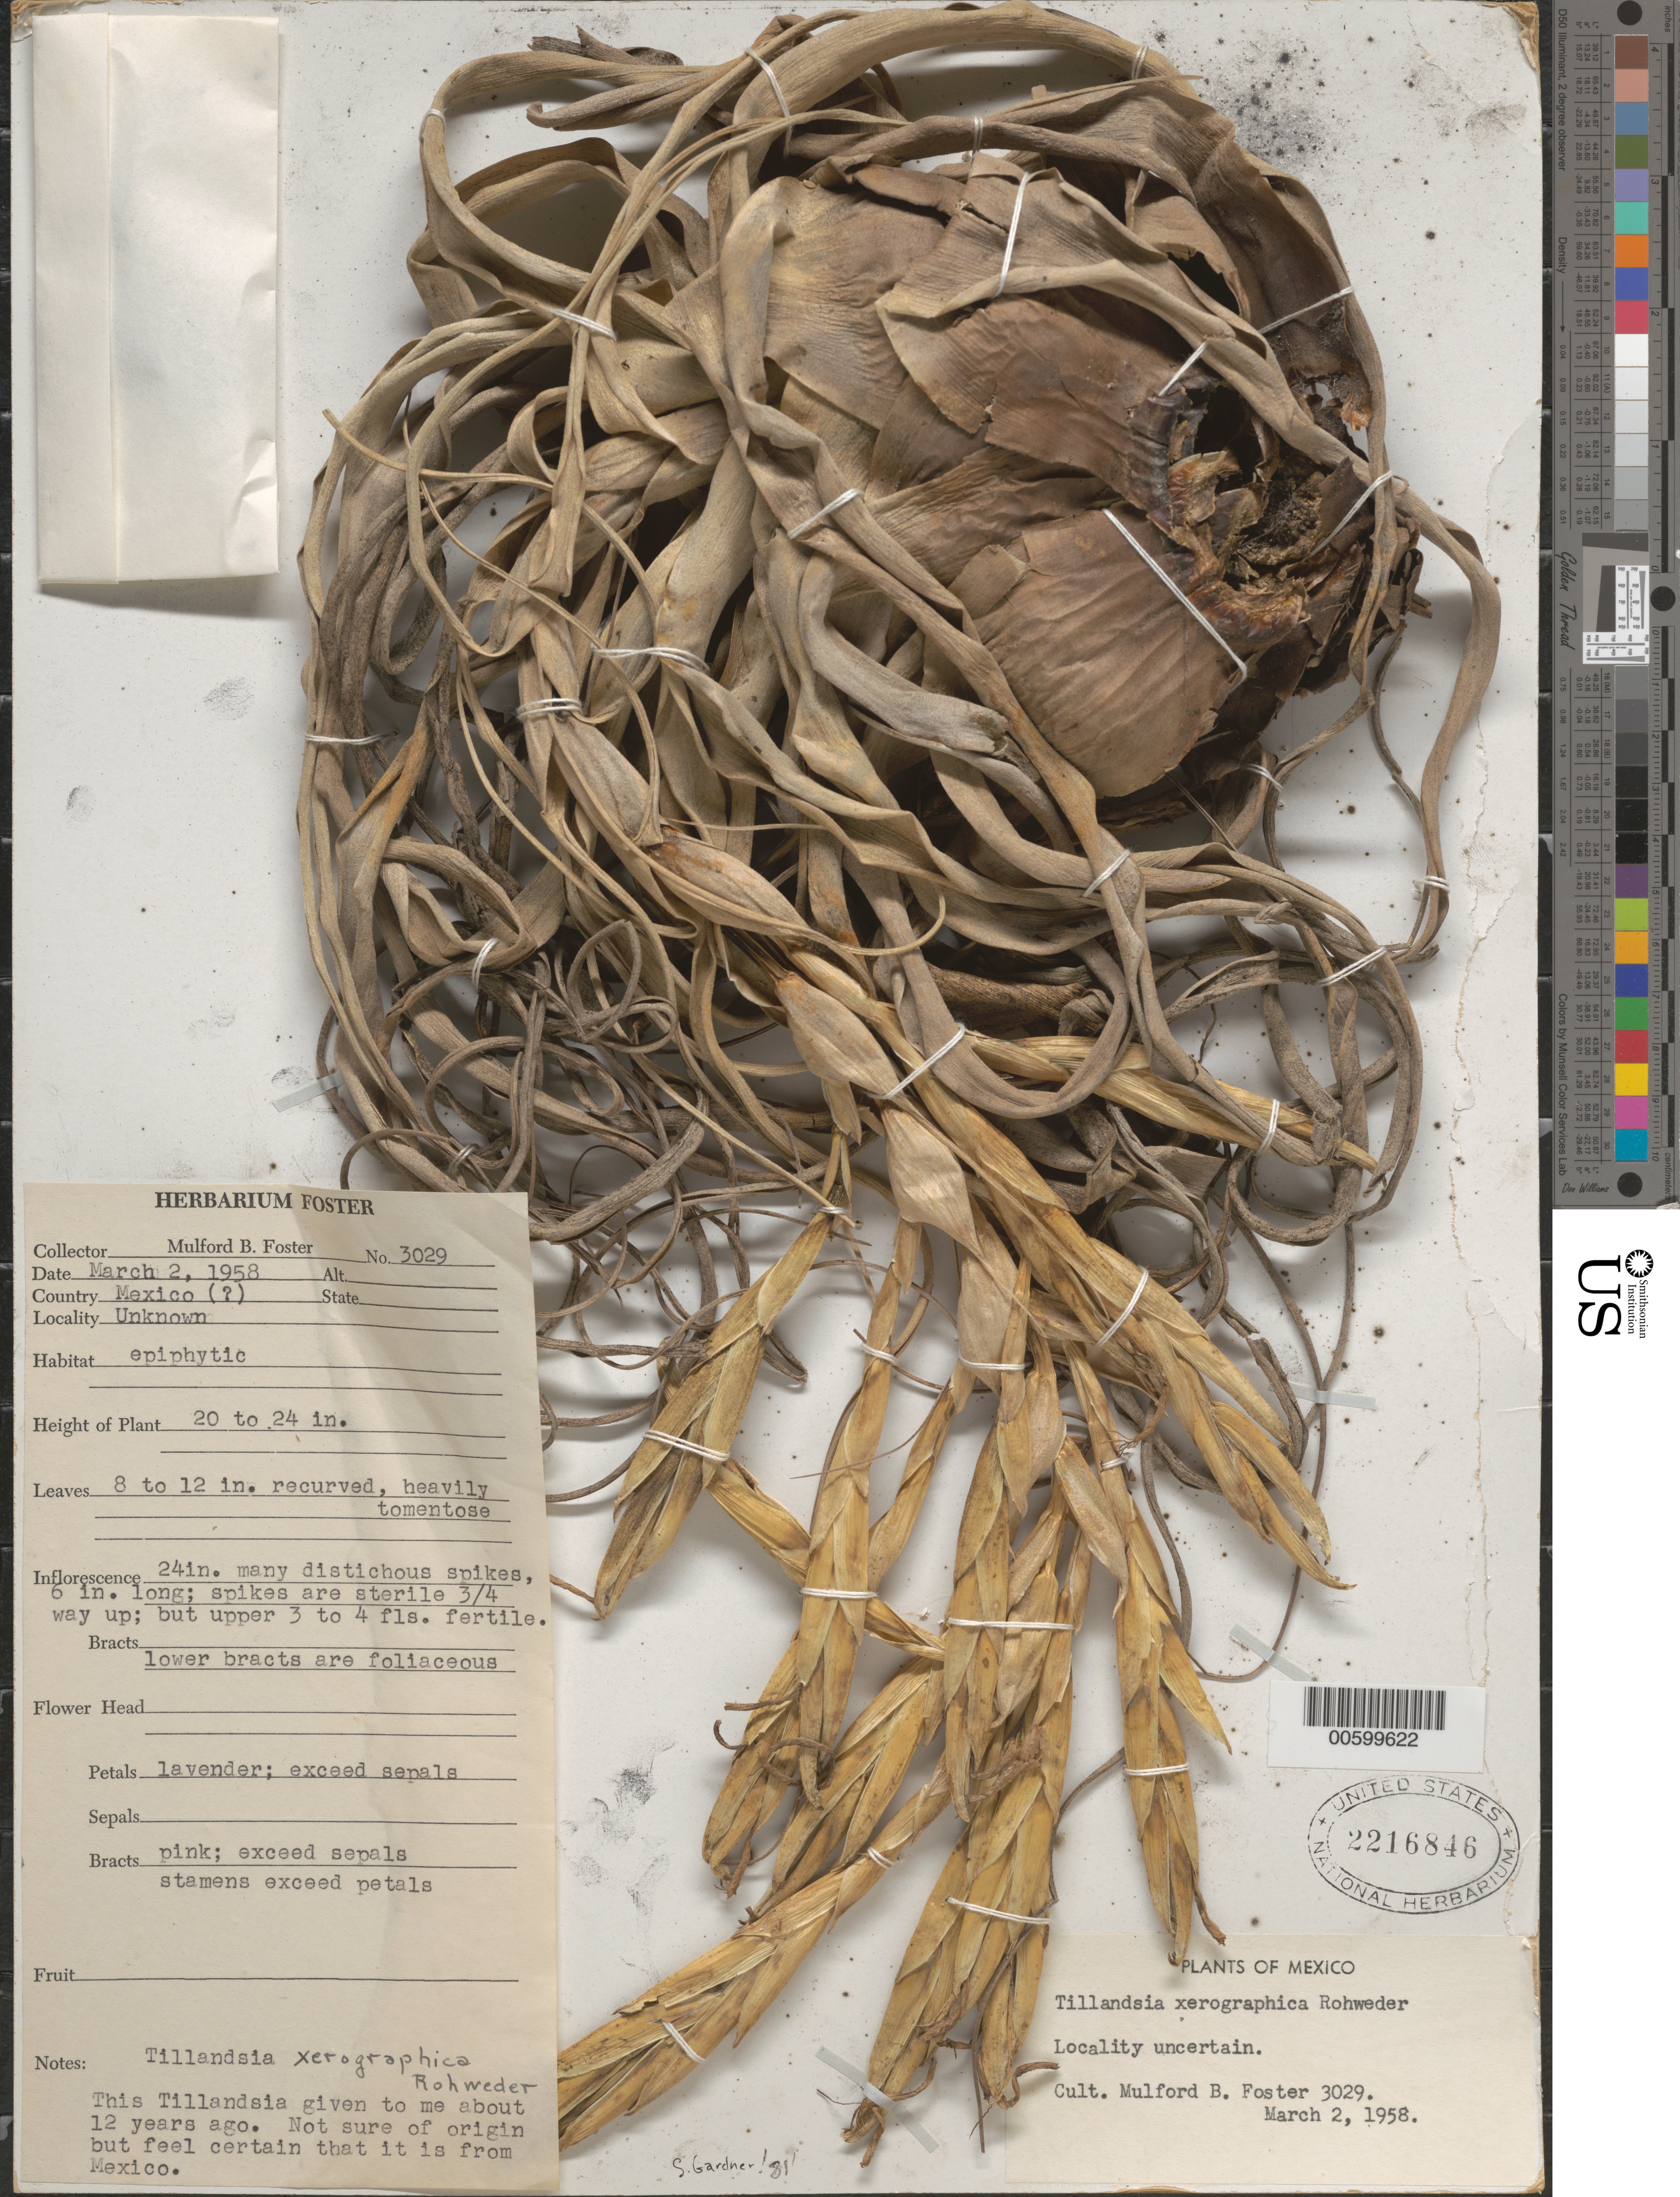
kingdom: Plantae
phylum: Tracheophyta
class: Liliopsida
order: Poales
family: Bromeliaceae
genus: Tillandsia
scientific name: Tillandsia xerographica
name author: Rohweder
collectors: M. B. Foster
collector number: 3029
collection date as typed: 02 Mar 1958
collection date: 1958-03-02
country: Mexico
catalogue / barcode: US 2216846